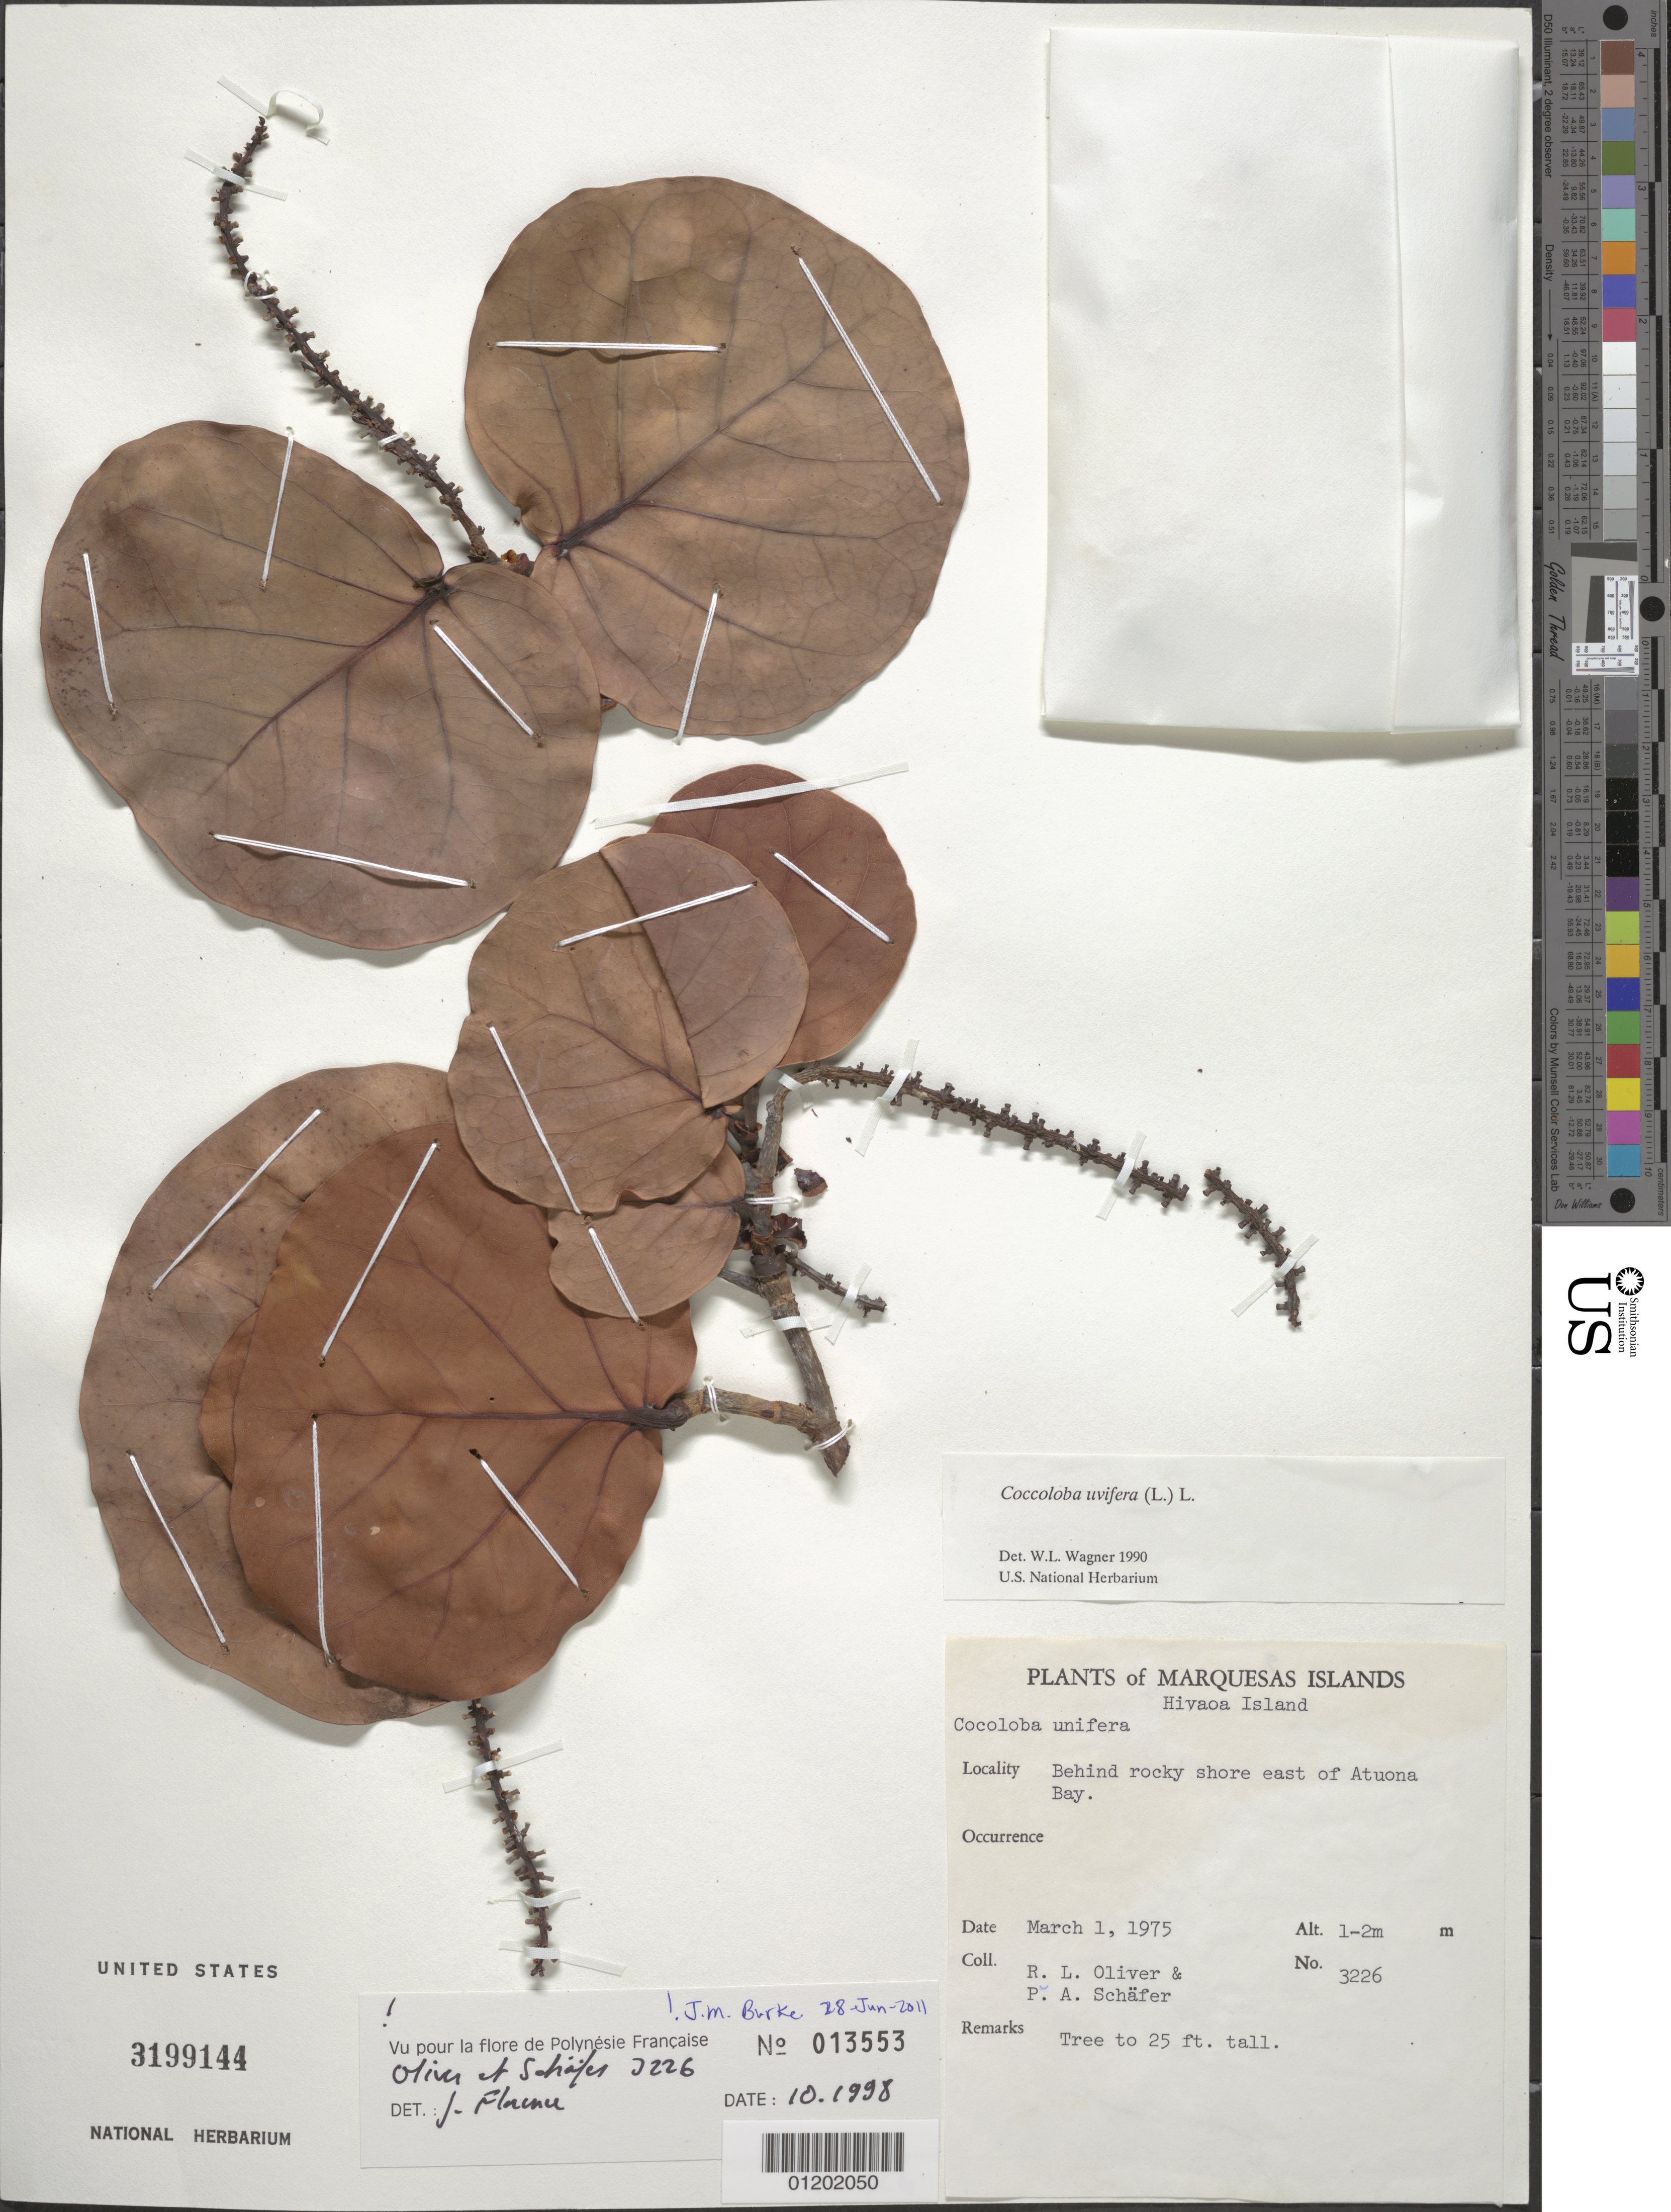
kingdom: Plantae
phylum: Tracheophyta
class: Magnoliopsida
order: Caryophyllales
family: Polygonaceae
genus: Coccoloba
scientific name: Coccoloba uvifera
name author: L.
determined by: Wagner, W. L., (BOT), Smithsonian Institution - National Museum of Natural History (UNITED STATES)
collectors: R. L. Oliver & P. A. Schäfer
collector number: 3226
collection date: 1975-03-01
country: French Polynesia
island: Hiva Oa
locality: behind rocky shore E of Atuona Bay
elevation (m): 1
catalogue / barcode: US 3199144